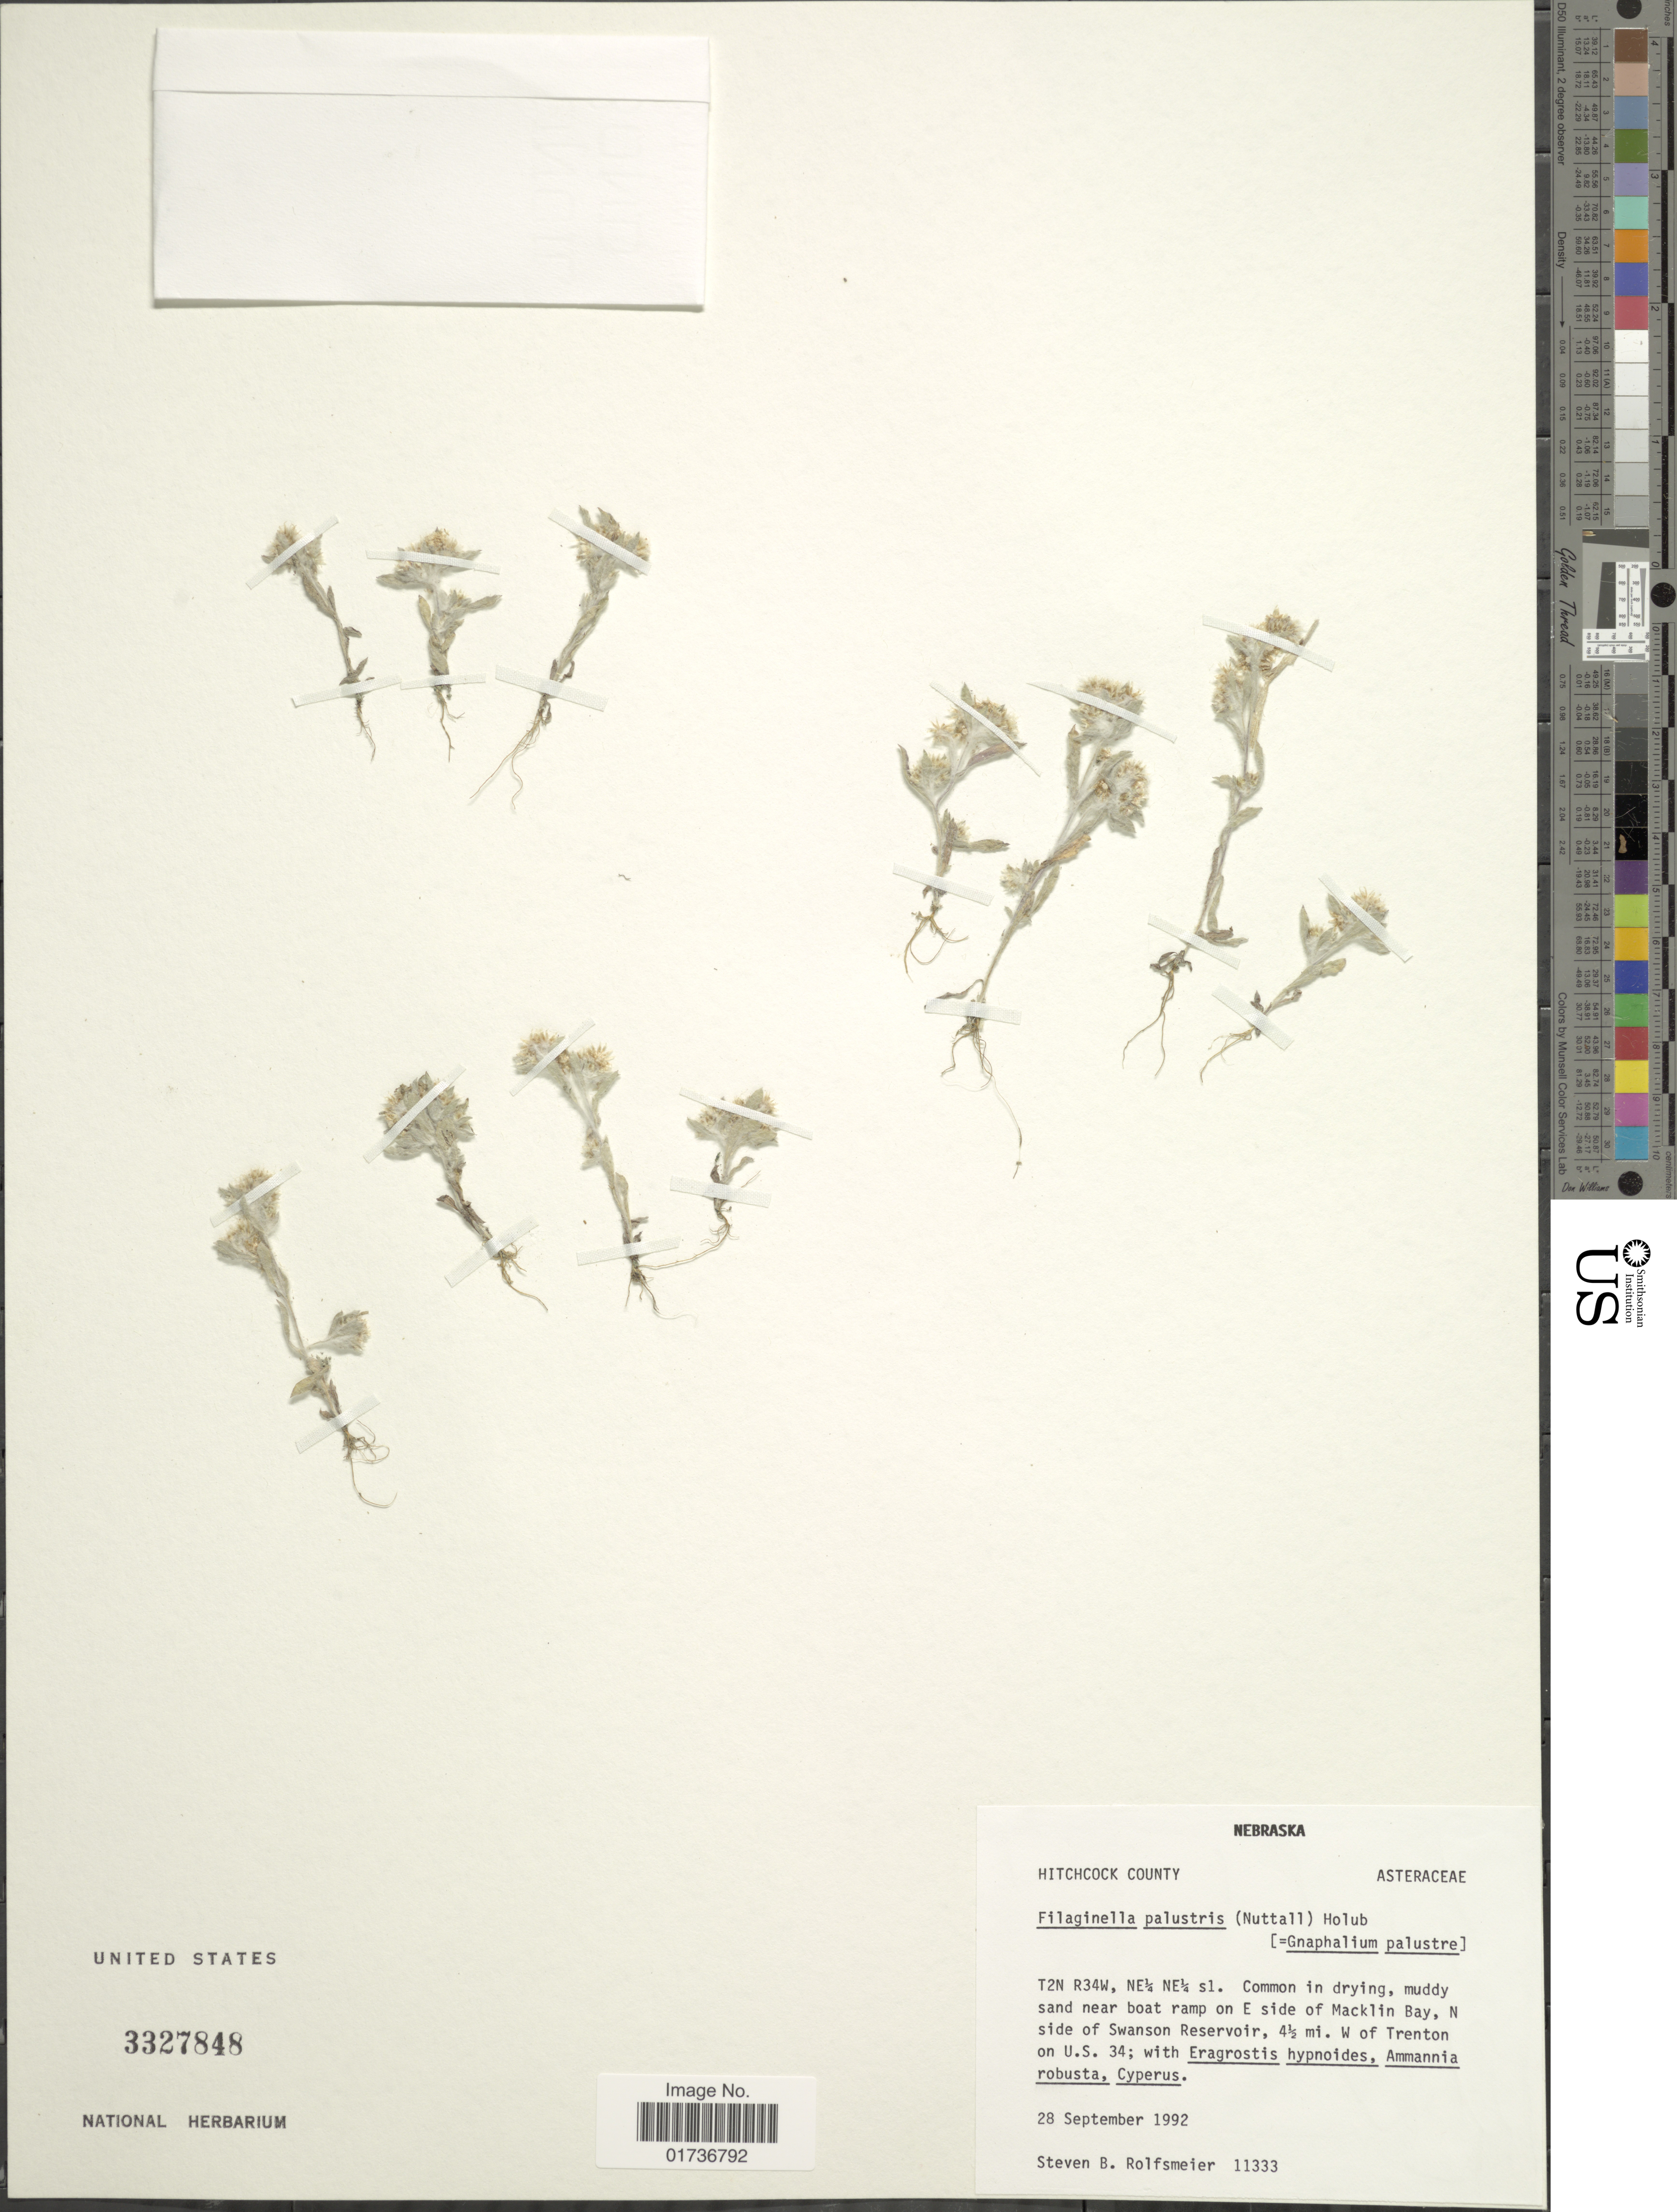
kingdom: Plantae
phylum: Tracheophyta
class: Magnoliopsida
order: Asterales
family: Asteraceae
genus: Gnaphalium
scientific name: Gnaphalium palustre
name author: Nutt.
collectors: S. Rolfsmeier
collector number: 11333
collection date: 1992-09-28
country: United States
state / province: Nebraska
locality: Hichcock County, T2N R34W, NE¼ NE¼ s1. Common in drying, muddy sand bear boat ramp, on E side of Macklin Bay, n side of Swanson Reservoir, 4½ mi. W of Trenton on U.S. 34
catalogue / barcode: US 3327848